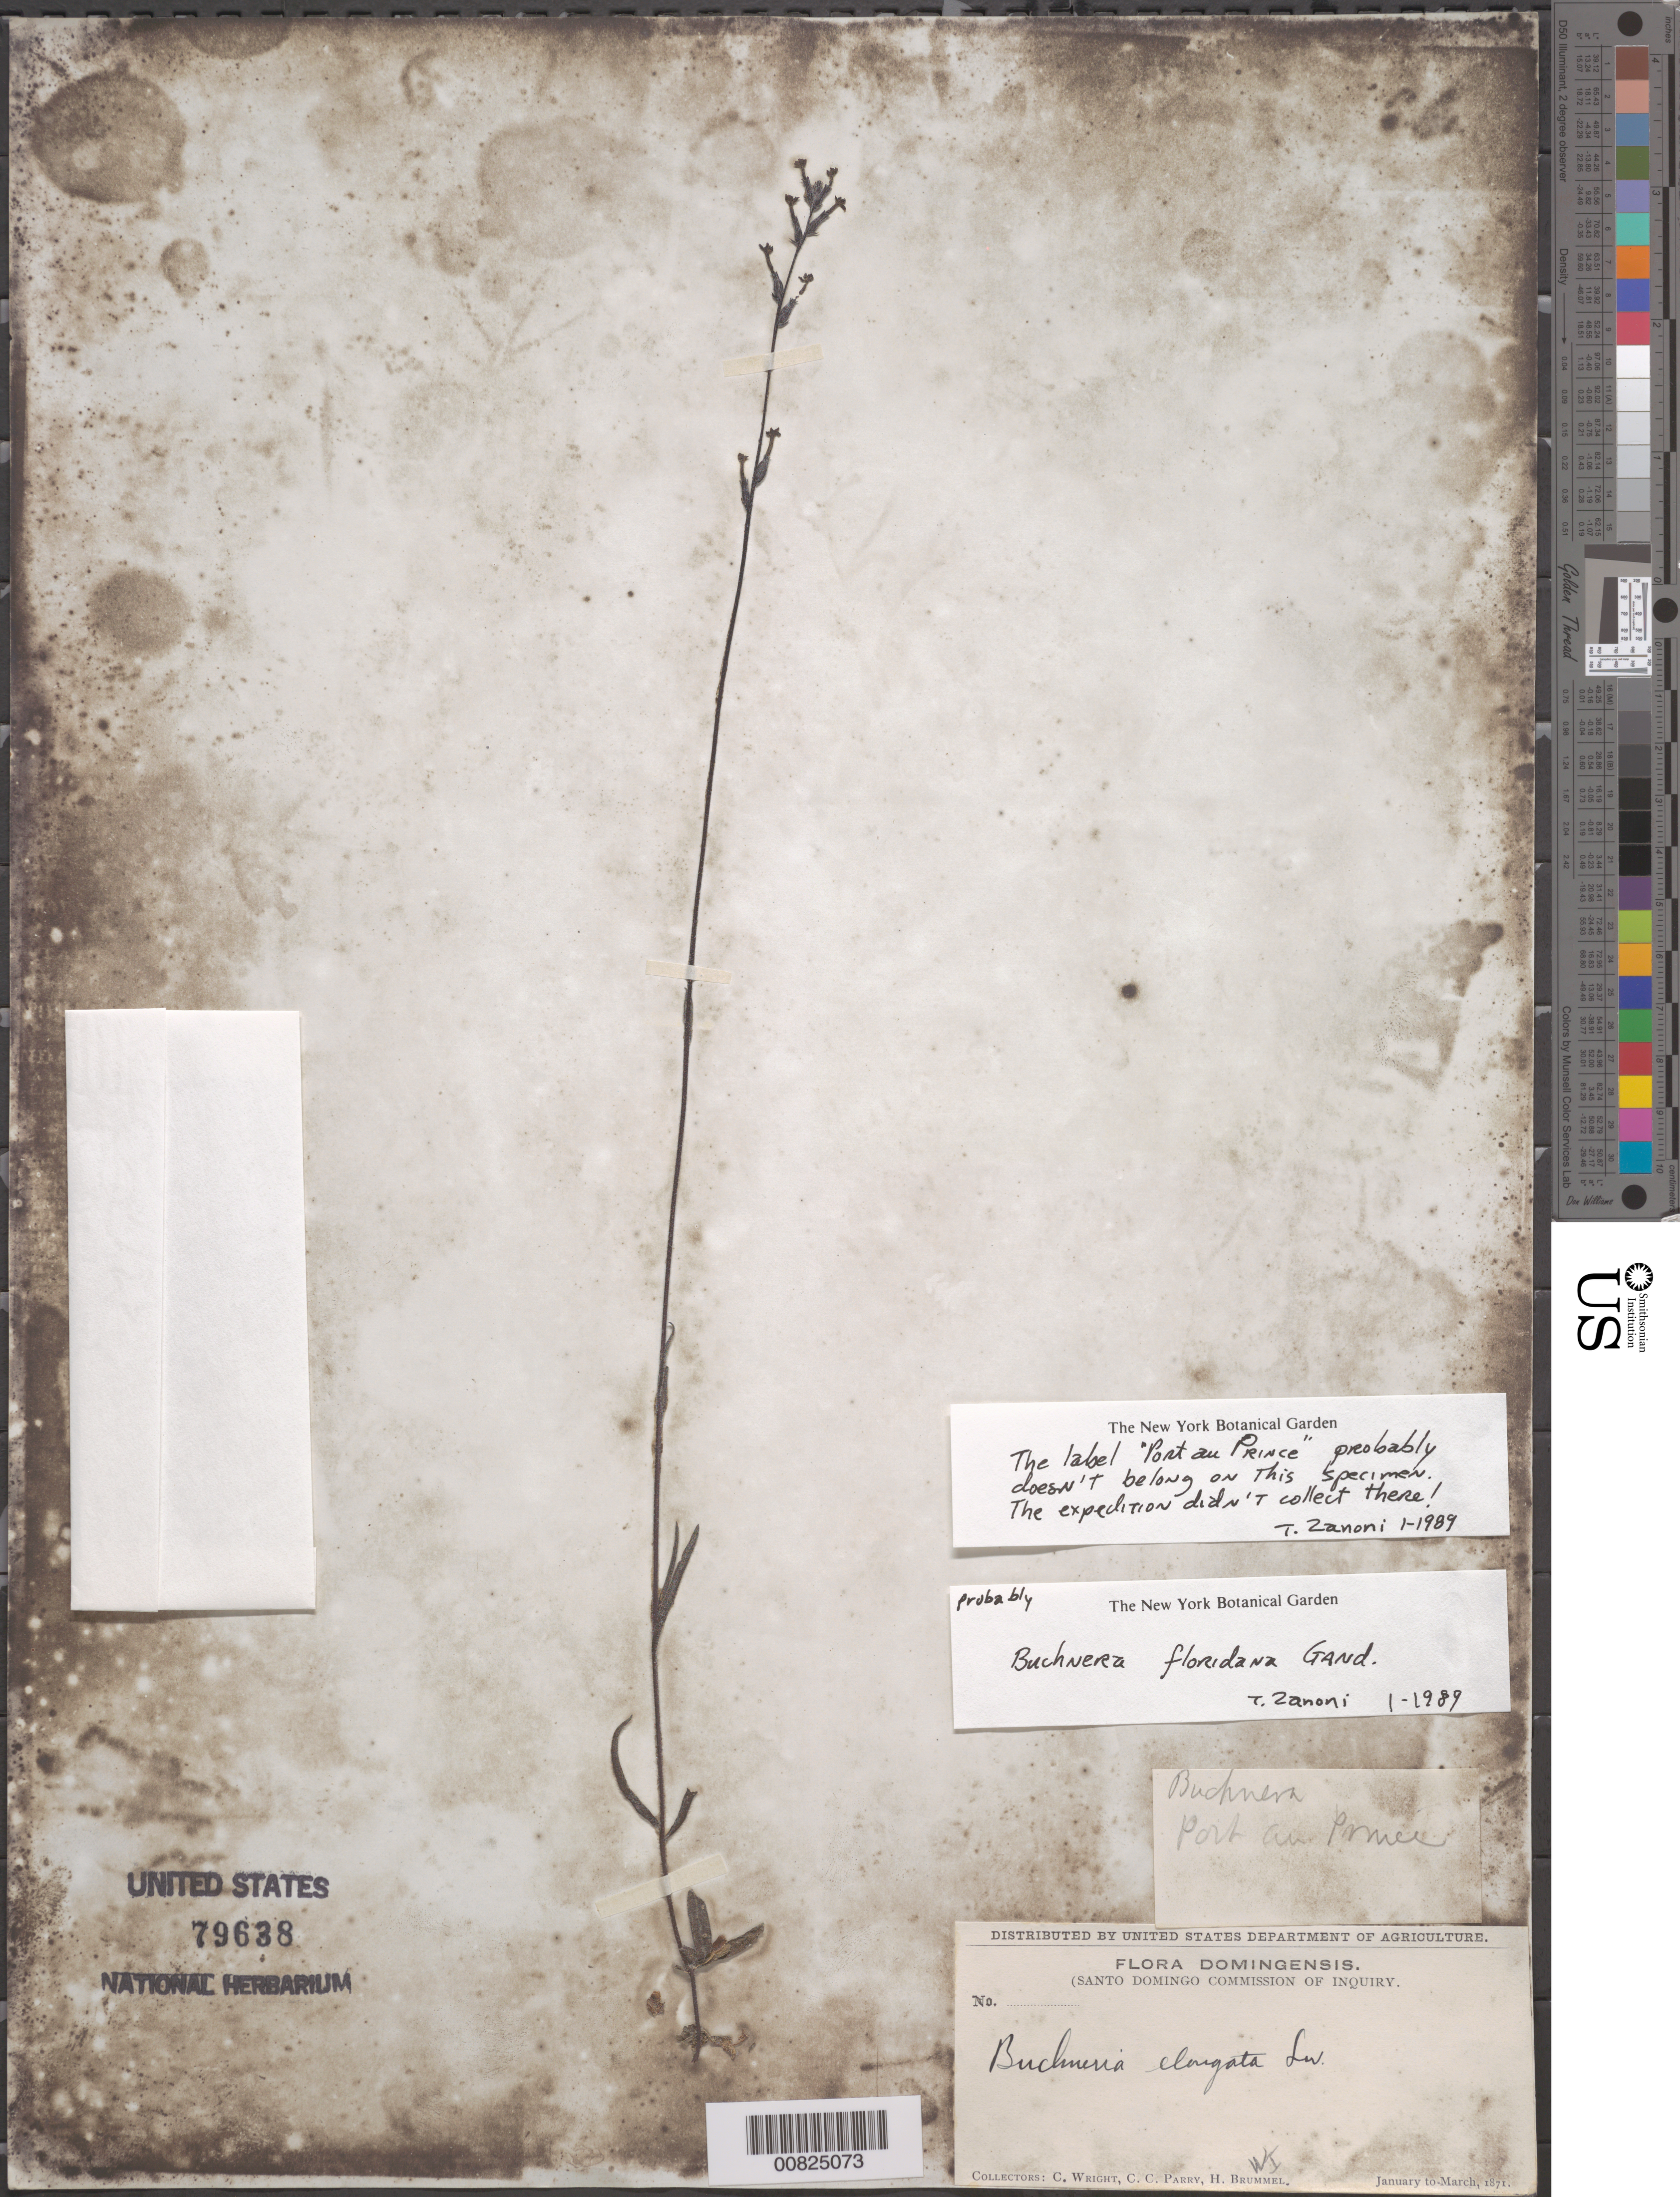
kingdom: Plantae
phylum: Tracheophyta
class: Magnoliopsida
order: Lamiales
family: Orobanchaceae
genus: Buchnera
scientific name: Buchnera floridana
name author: Gand.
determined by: Zanoni, T. A., (NY), New York Botanical Garden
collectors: C. Wright, C. C. Parry & H. Brummel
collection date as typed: Jan 1871 to -- Mar 1871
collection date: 1871-01/1871-03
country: Dominican Republic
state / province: Ouest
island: Hispaniola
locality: Port-au-Prince?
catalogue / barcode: US 79638